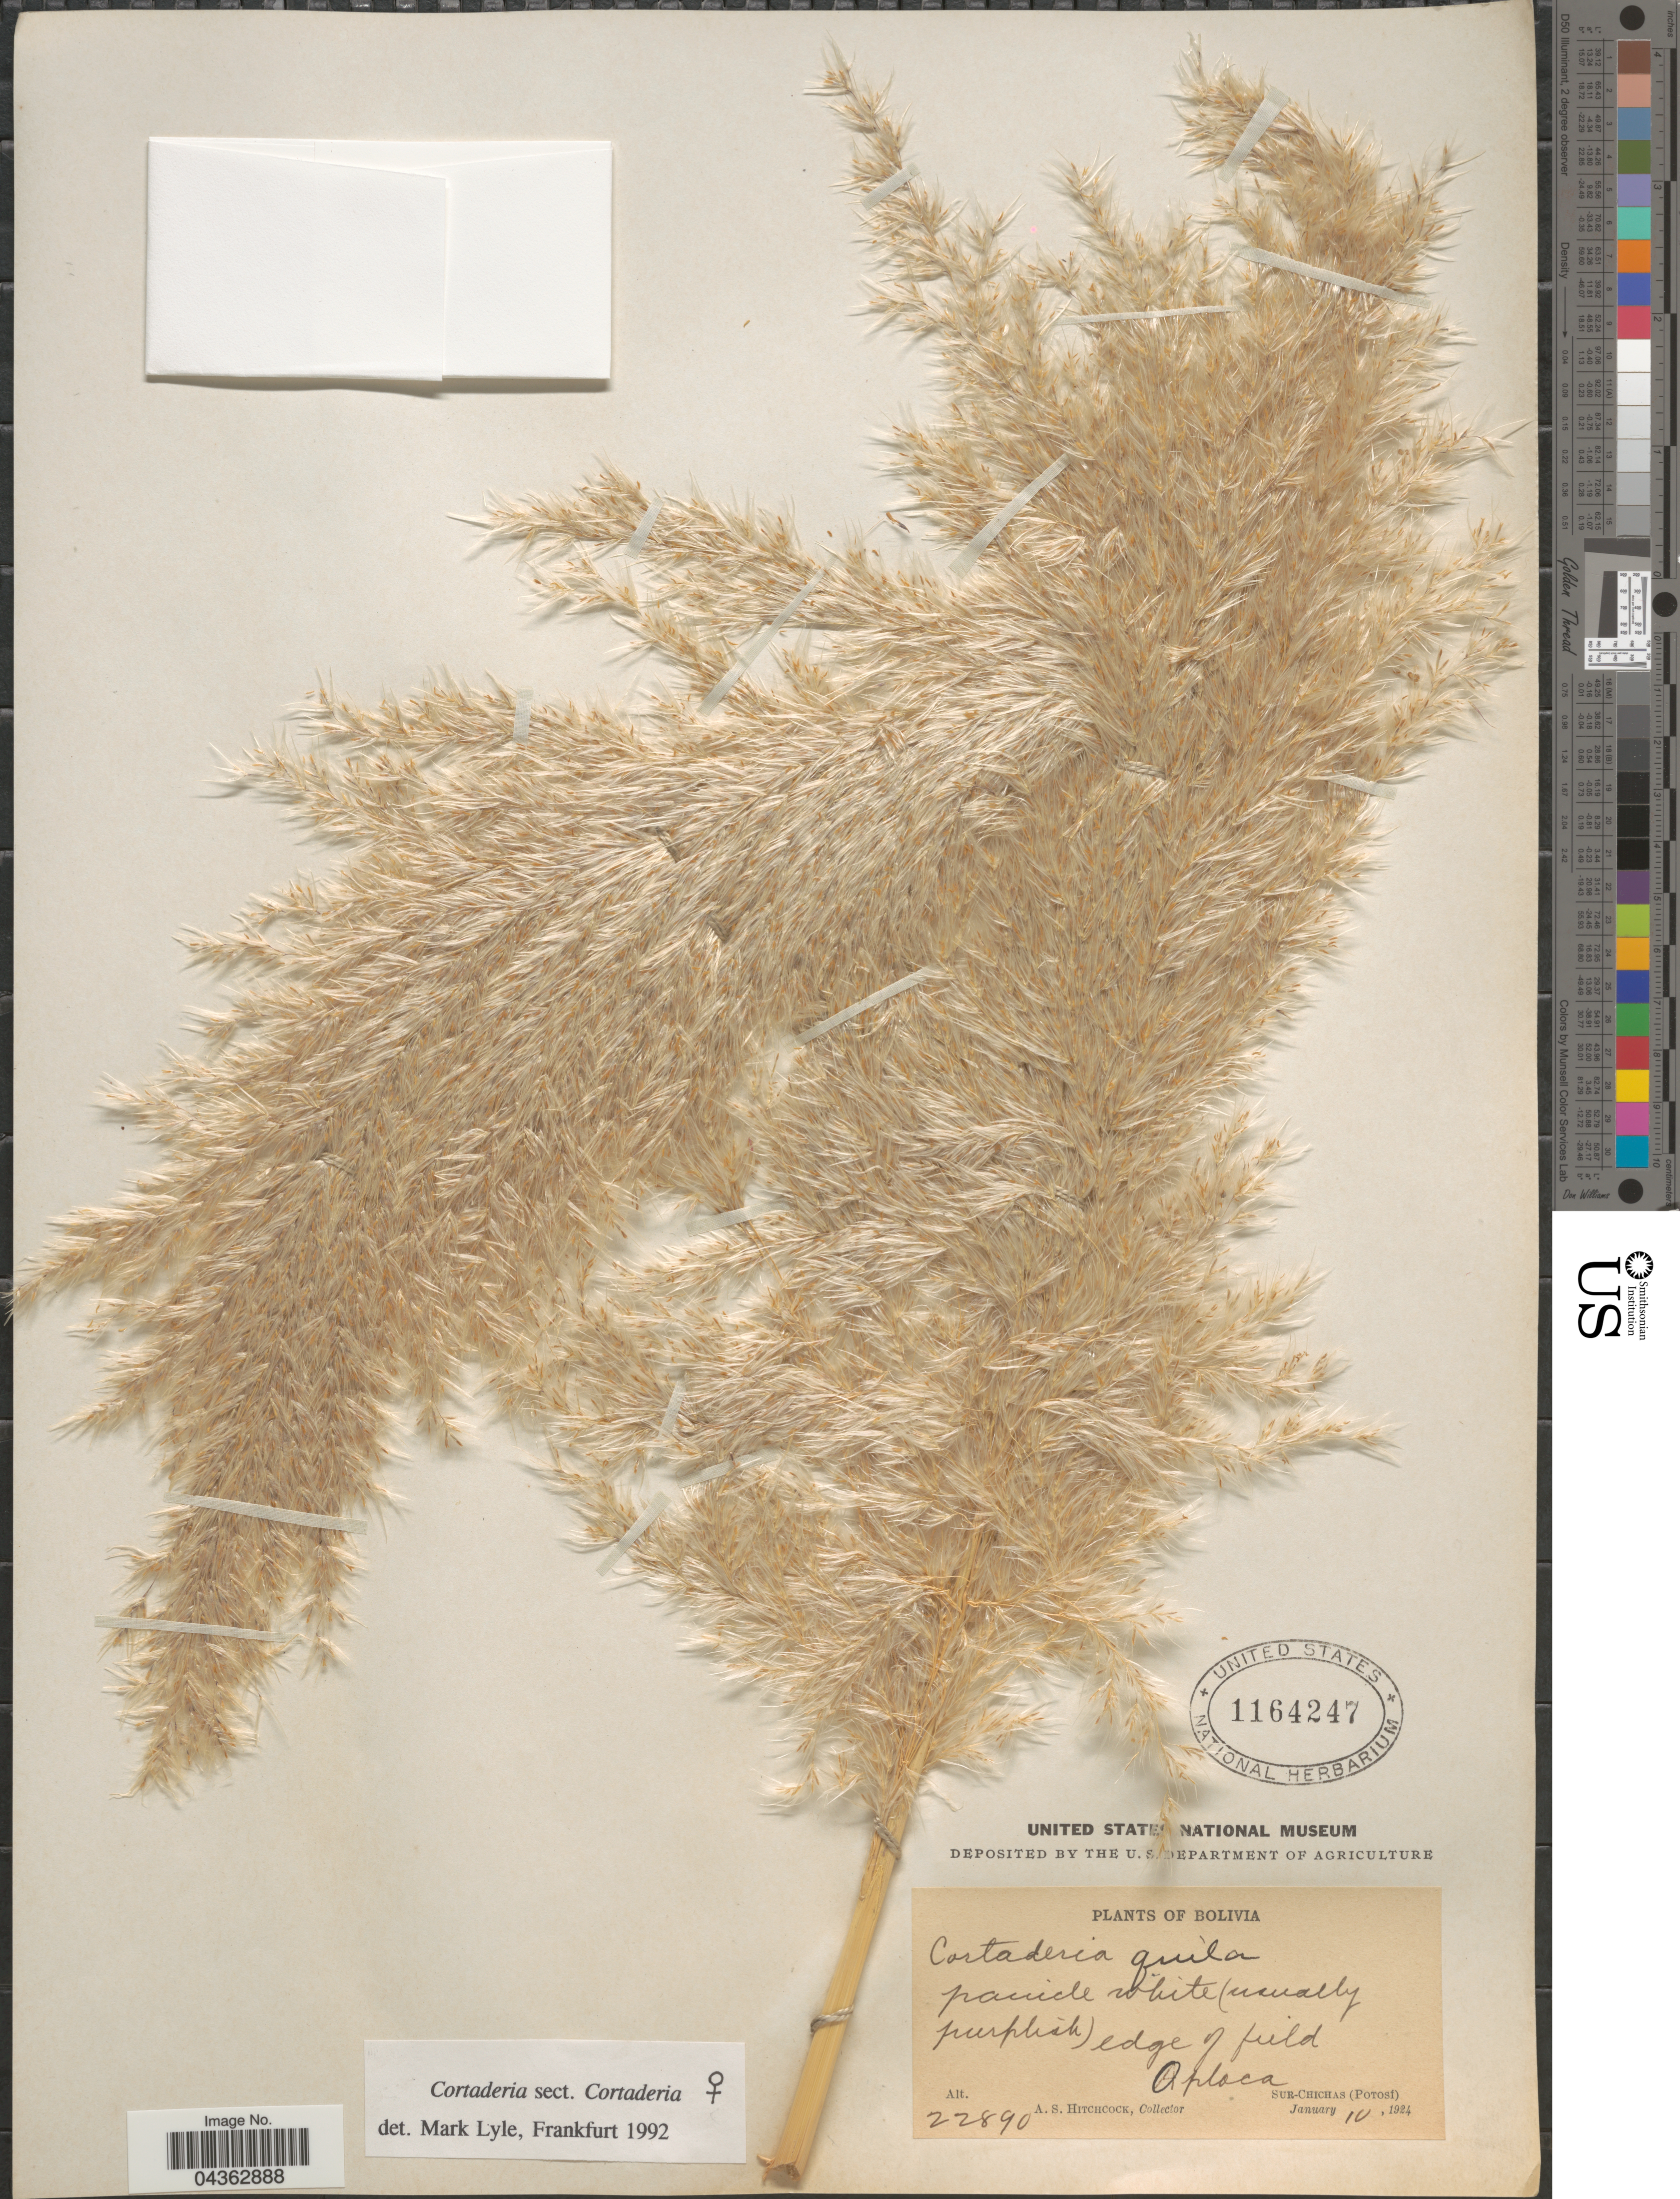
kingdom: Plantae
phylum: Tracheophyta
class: Liliopsida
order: Poales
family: Poaceae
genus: Cortaderia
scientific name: Cortaderia speciosa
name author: (Nees) Stapf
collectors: A. S. Hitchcock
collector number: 22890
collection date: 1924-01-10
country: Bolivia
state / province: Potosi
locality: Edge of field. Oploca. Sur-Chichas.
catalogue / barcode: US 1164247